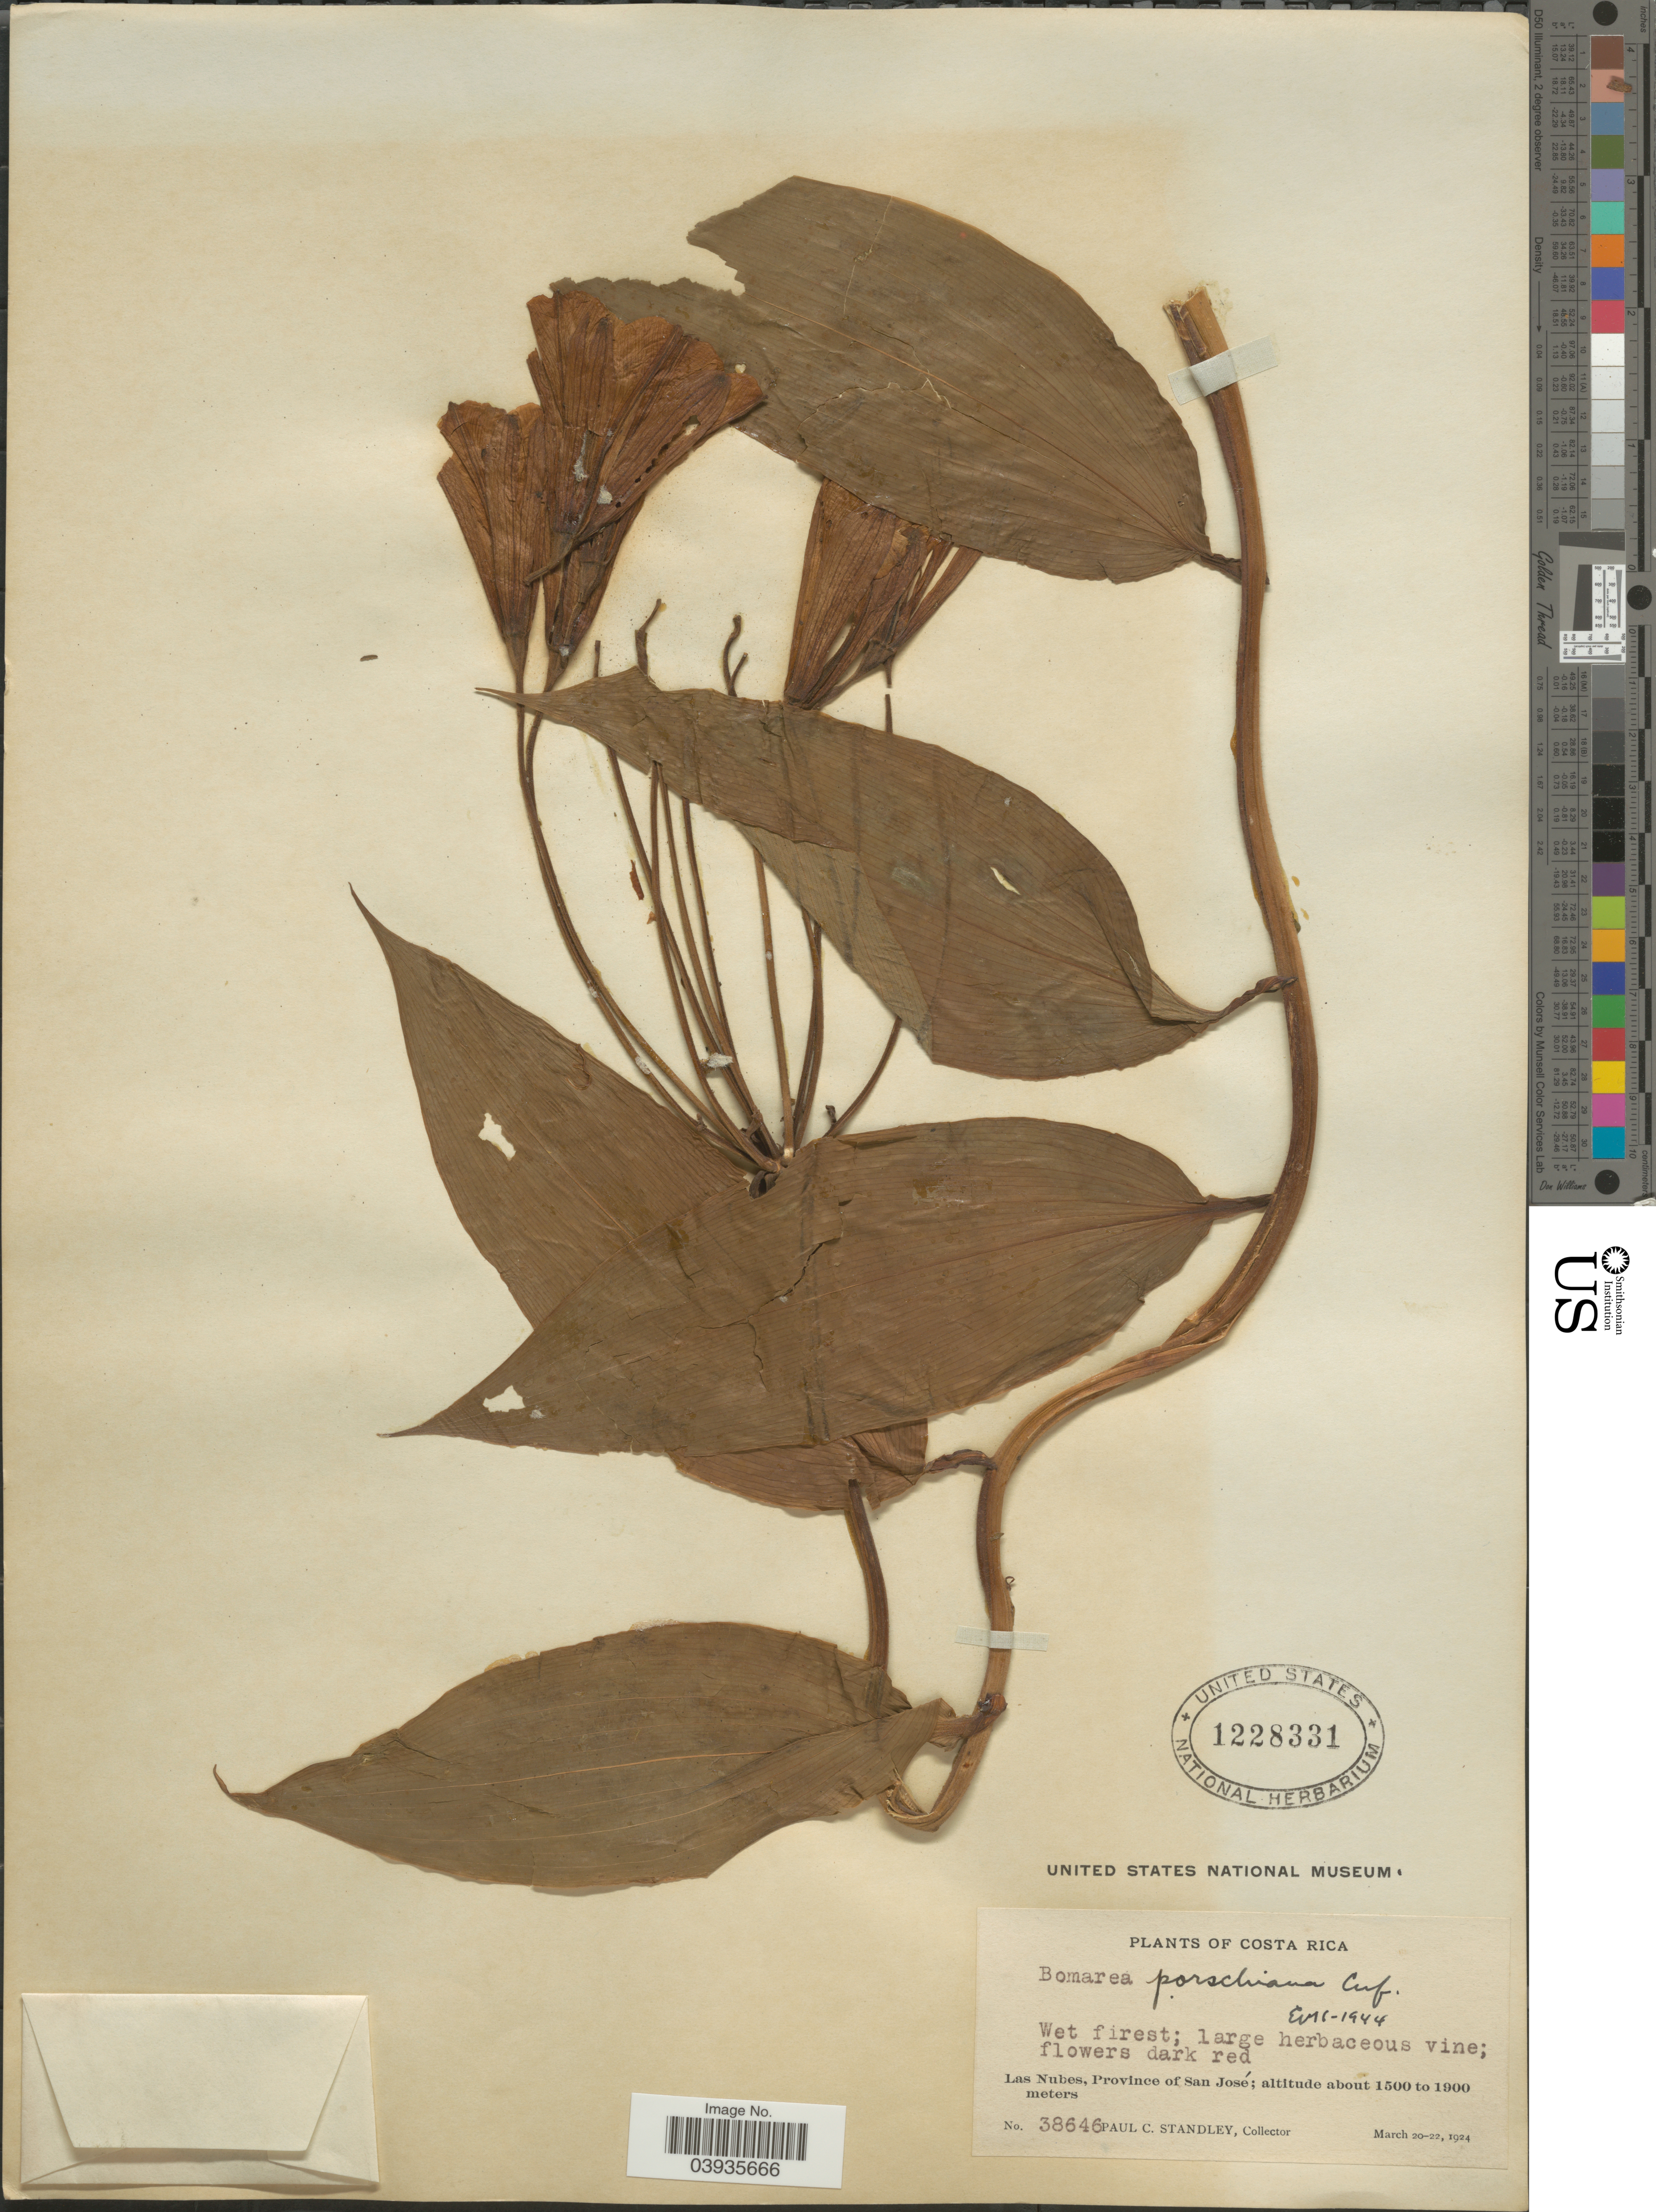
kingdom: Plantae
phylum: Tracheophyta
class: Liliopsida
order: Liliales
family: Alstroemeriaceae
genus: Bomarea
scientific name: Bomarea porschiana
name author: Cufod.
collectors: P. C. Standley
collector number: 38646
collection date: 1924-03-20/1924-03-22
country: Costa Rica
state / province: San José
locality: Las Nubes.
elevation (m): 1500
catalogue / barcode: US 1228331